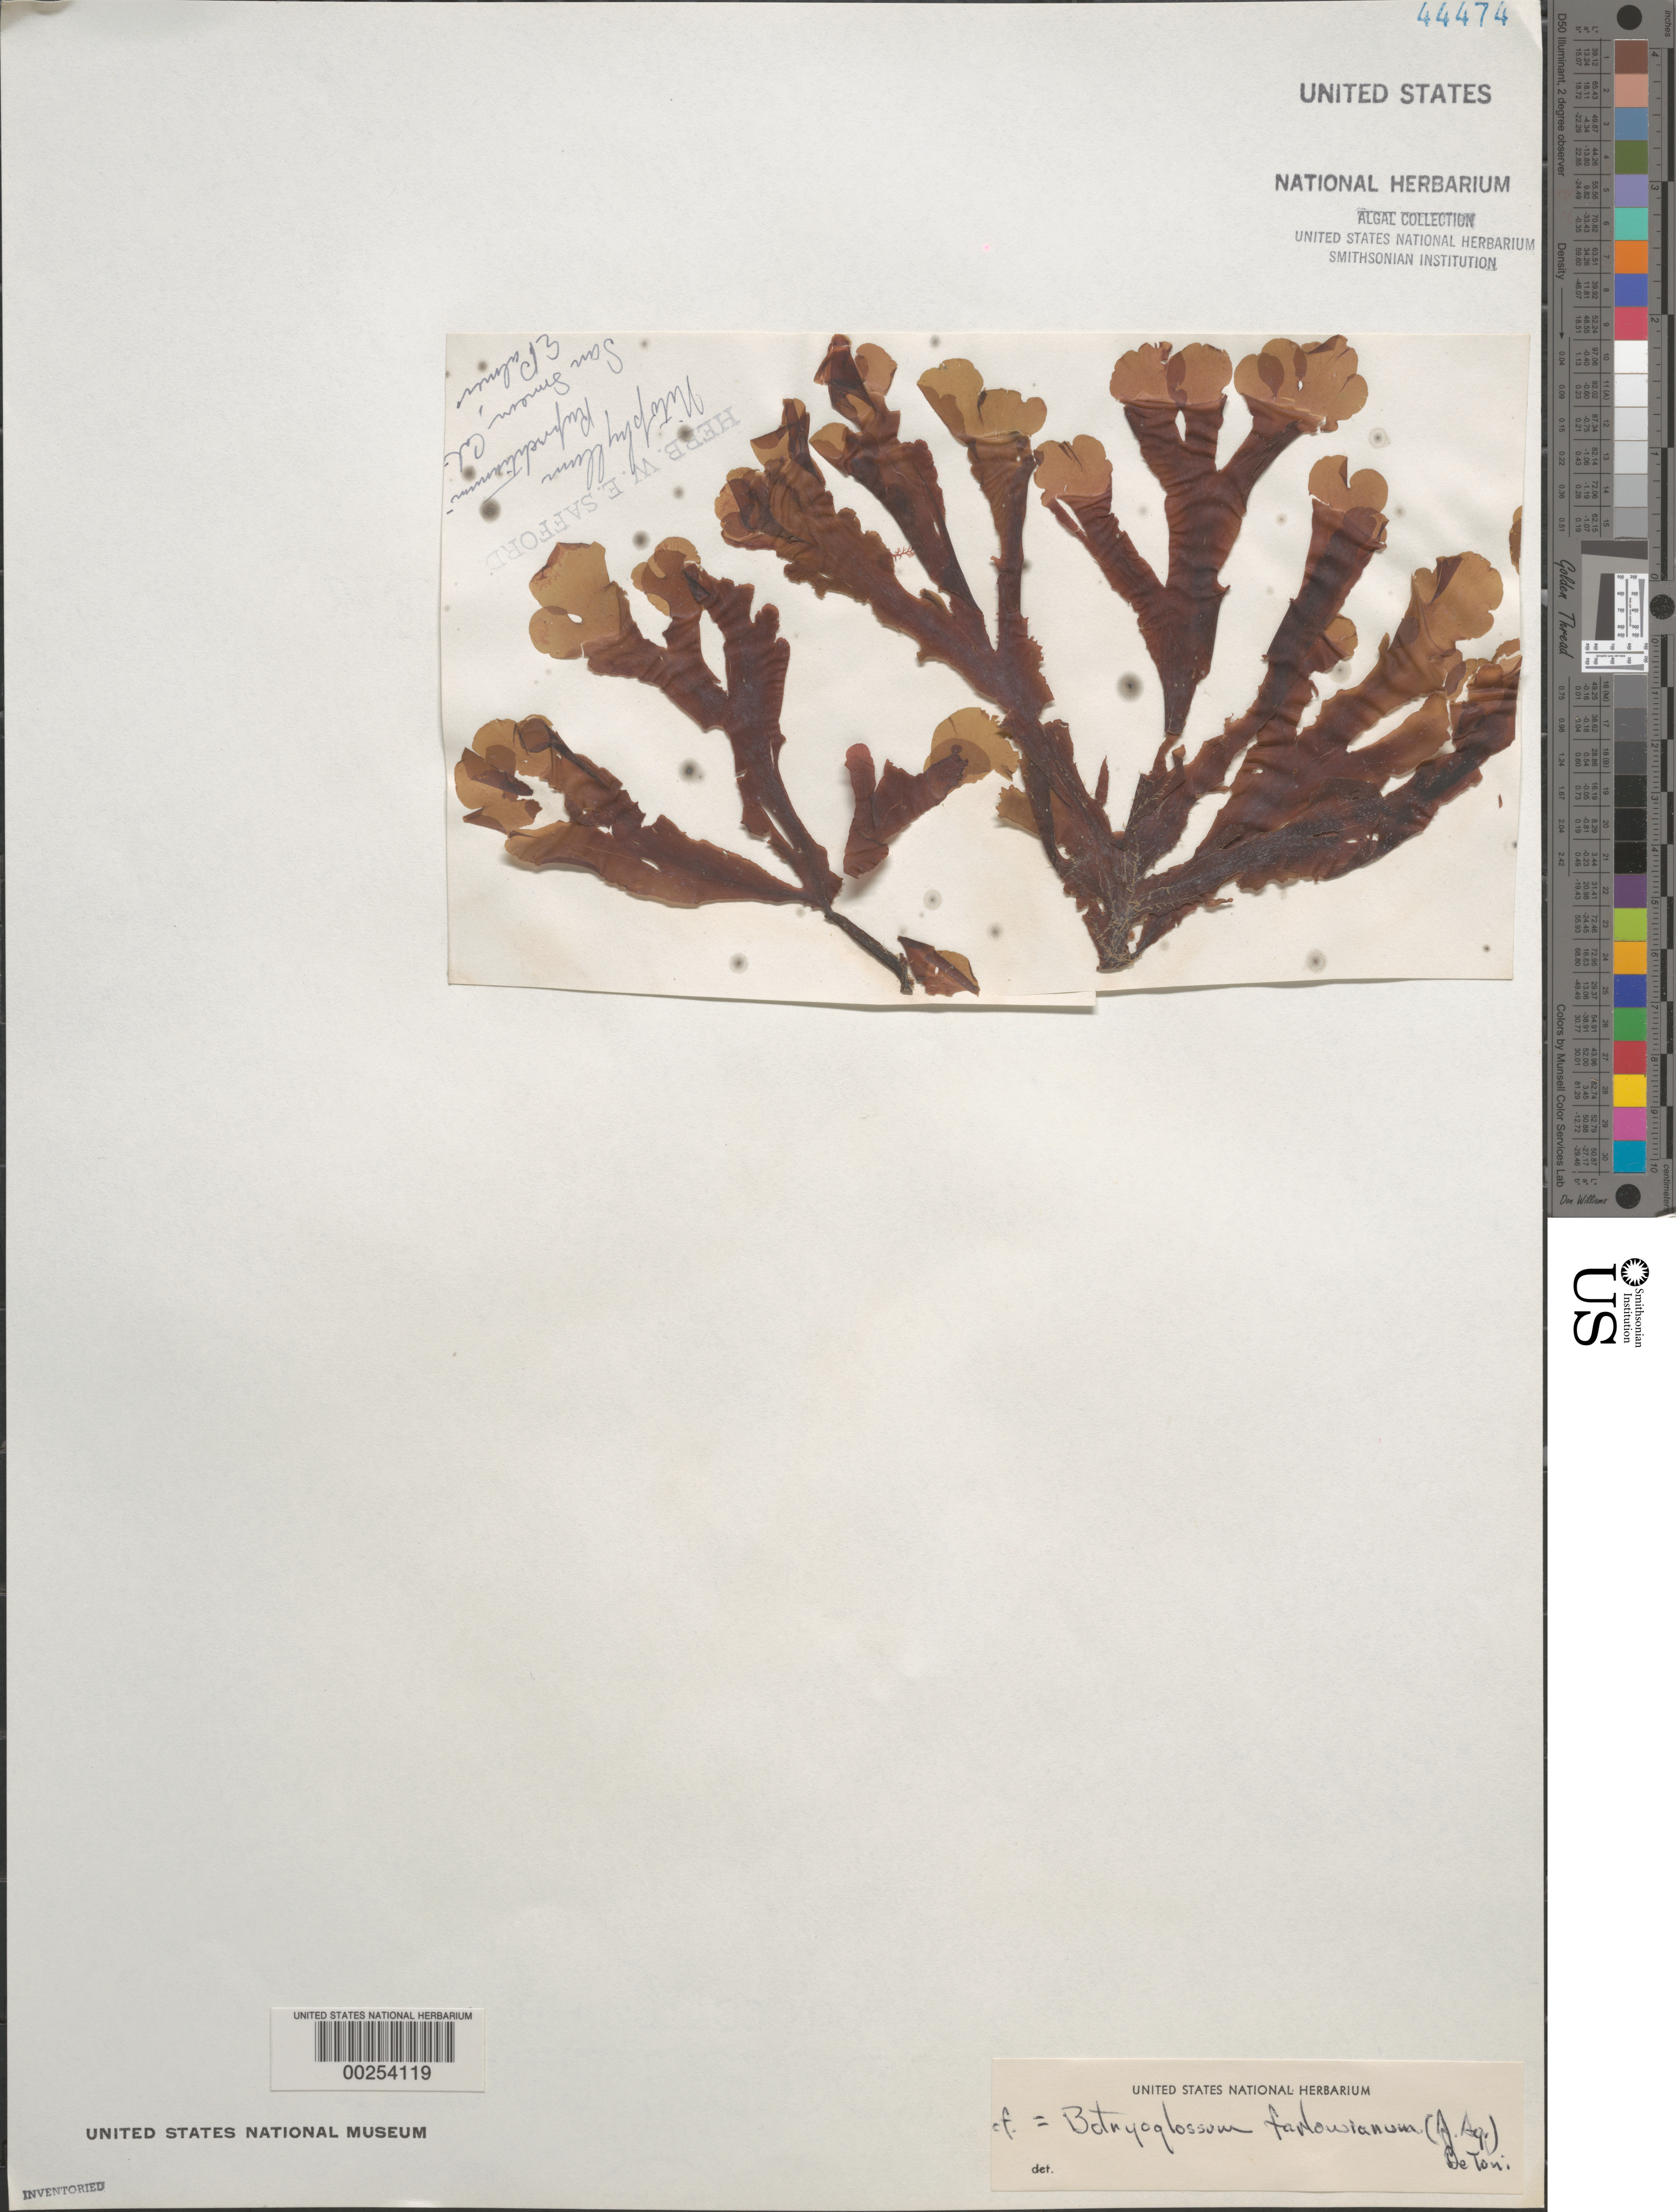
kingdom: Plantae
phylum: Rhodophyta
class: Florideophyceae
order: Ceramiales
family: Delesseriaceae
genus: Botryoglossum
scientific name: Botryoglossum farlowianum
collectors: E. Palmer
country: United States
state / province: California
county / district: San Luis Obispo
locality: San Simeon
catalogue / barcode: US 44474